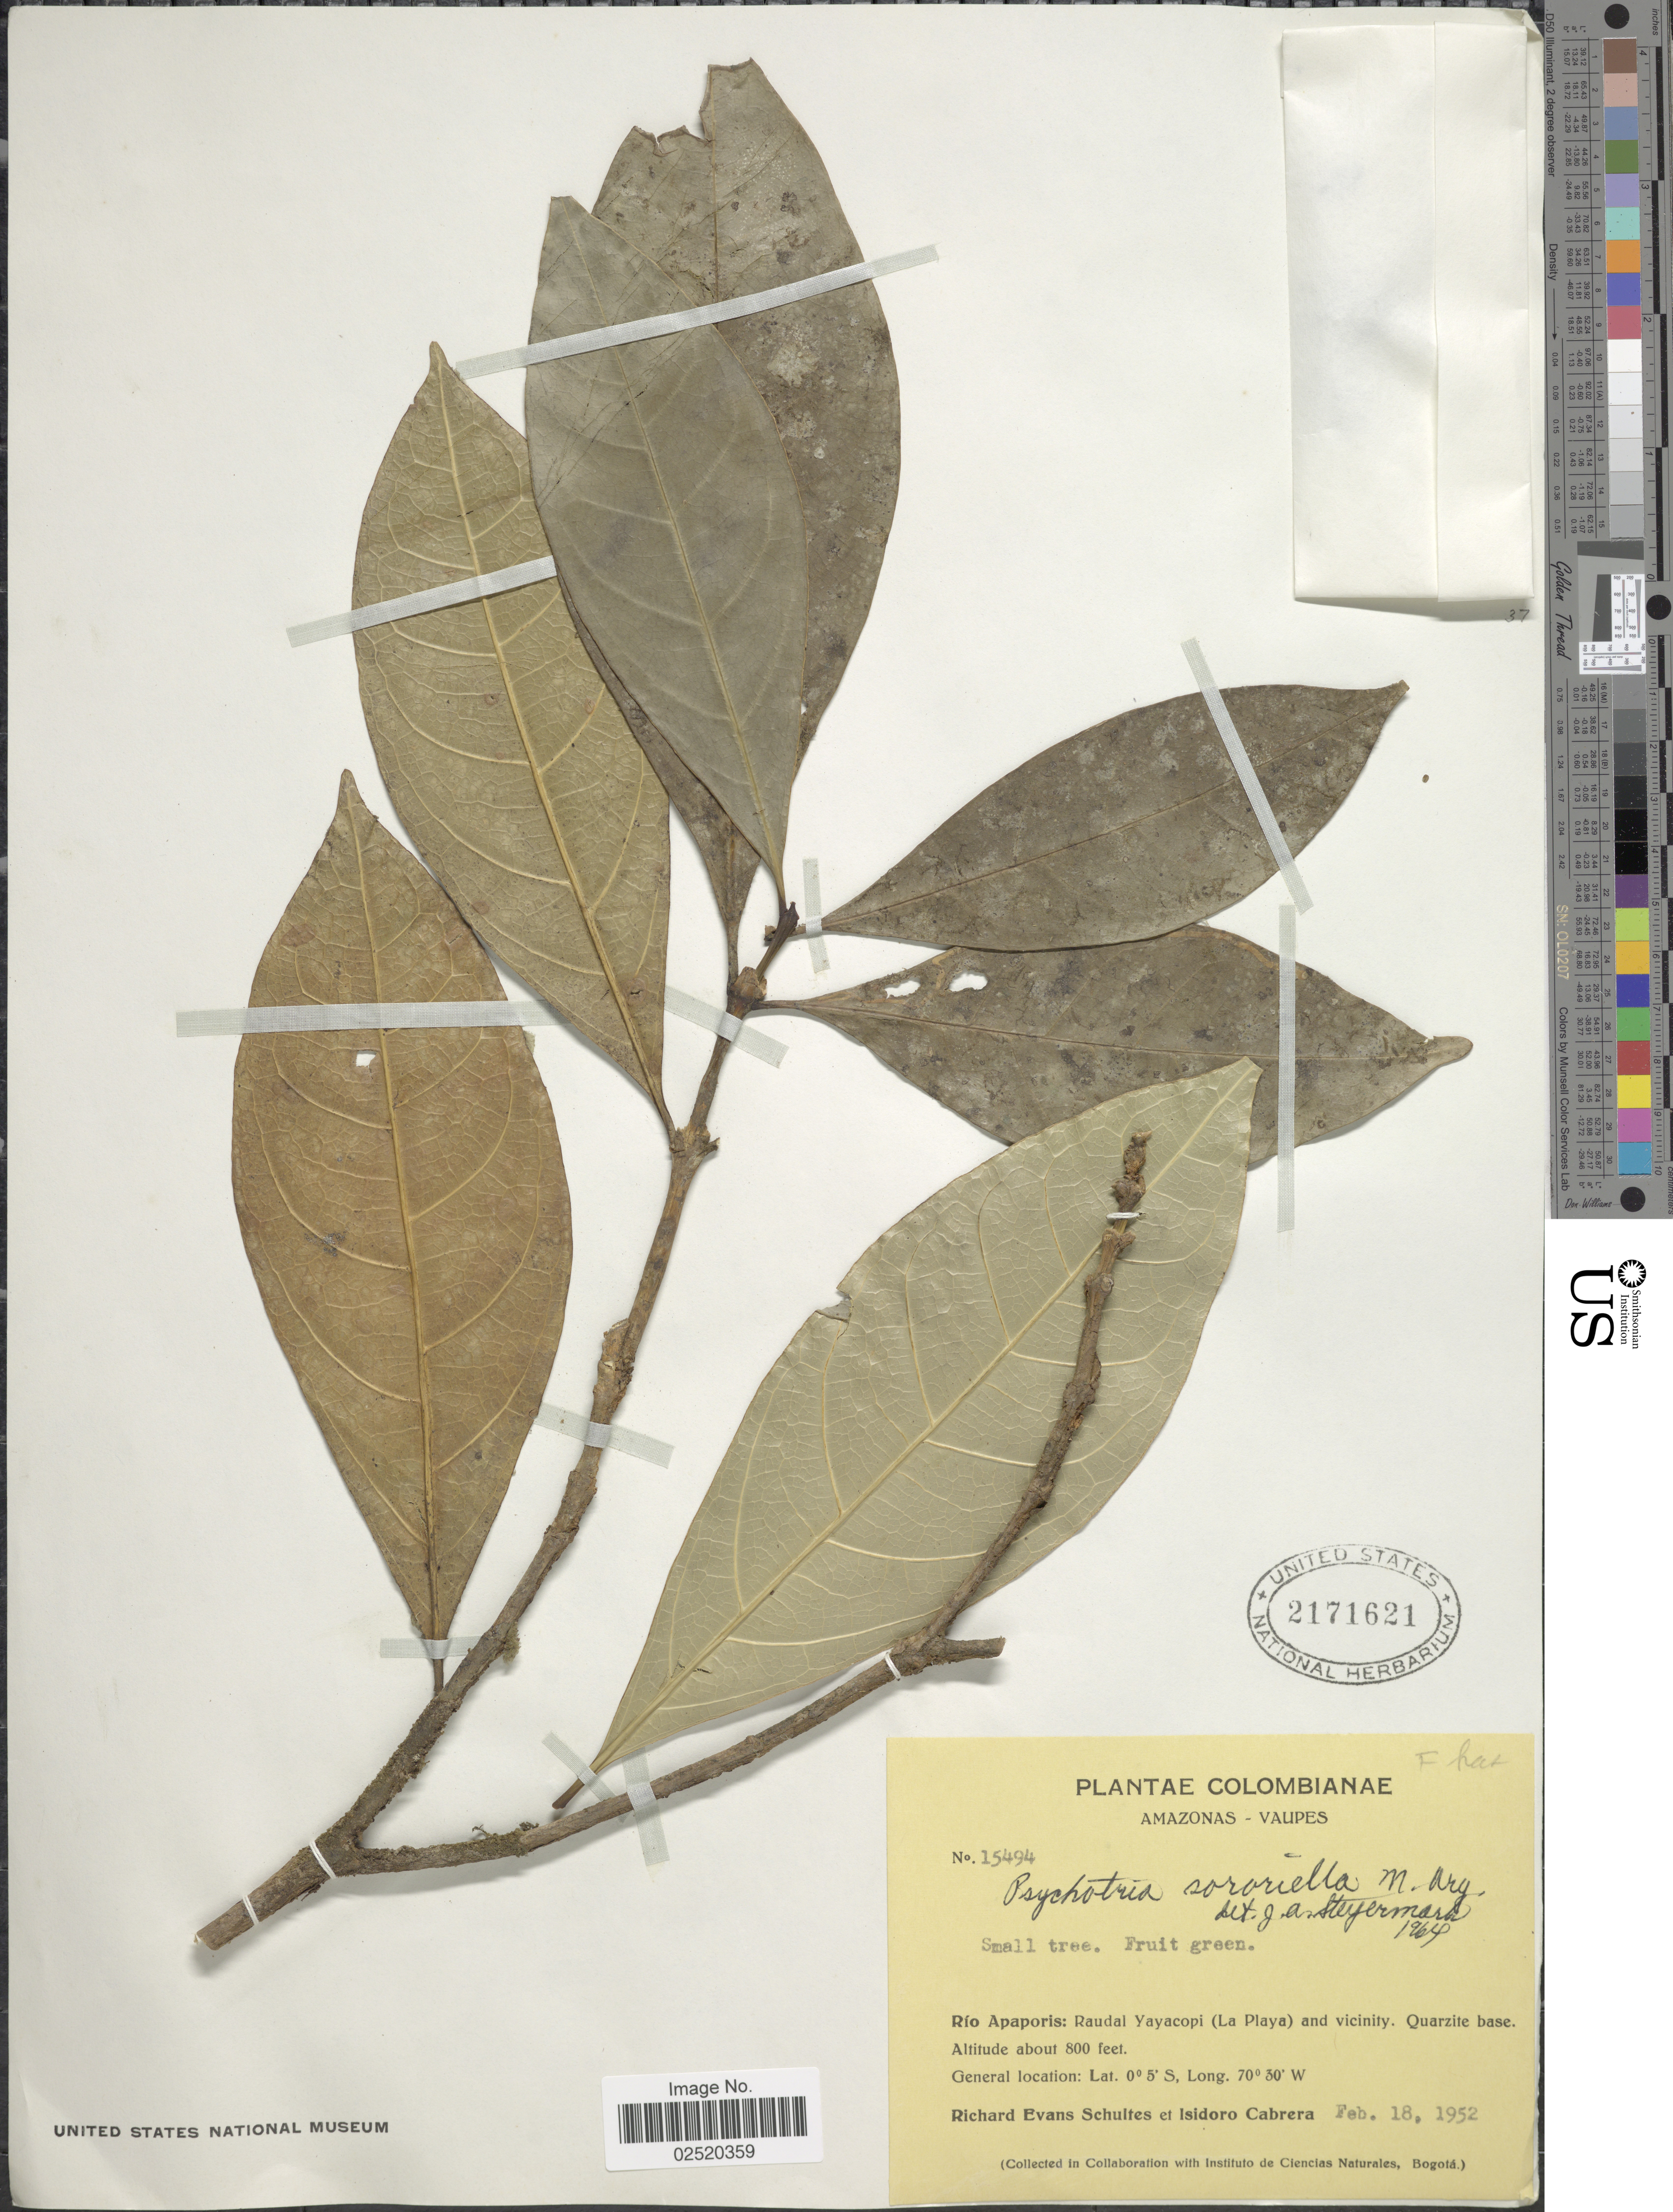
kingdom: Plantae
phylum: Tracheophyta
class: Magnoliopsida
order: Gentianales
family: Rubiaceae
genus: Psychotria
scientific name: Psychotria sororiella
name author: Müll. Arg.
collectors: R. E. Schultes & I. Cabrera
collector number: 15494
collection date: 1952-02-18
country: Colombia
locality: Amazonas-Vaupes, Rio Apaporis: Raudal Yayacopi (La Playa) and vicinity, Quarzite base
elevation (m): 244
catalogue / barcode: US 2171621